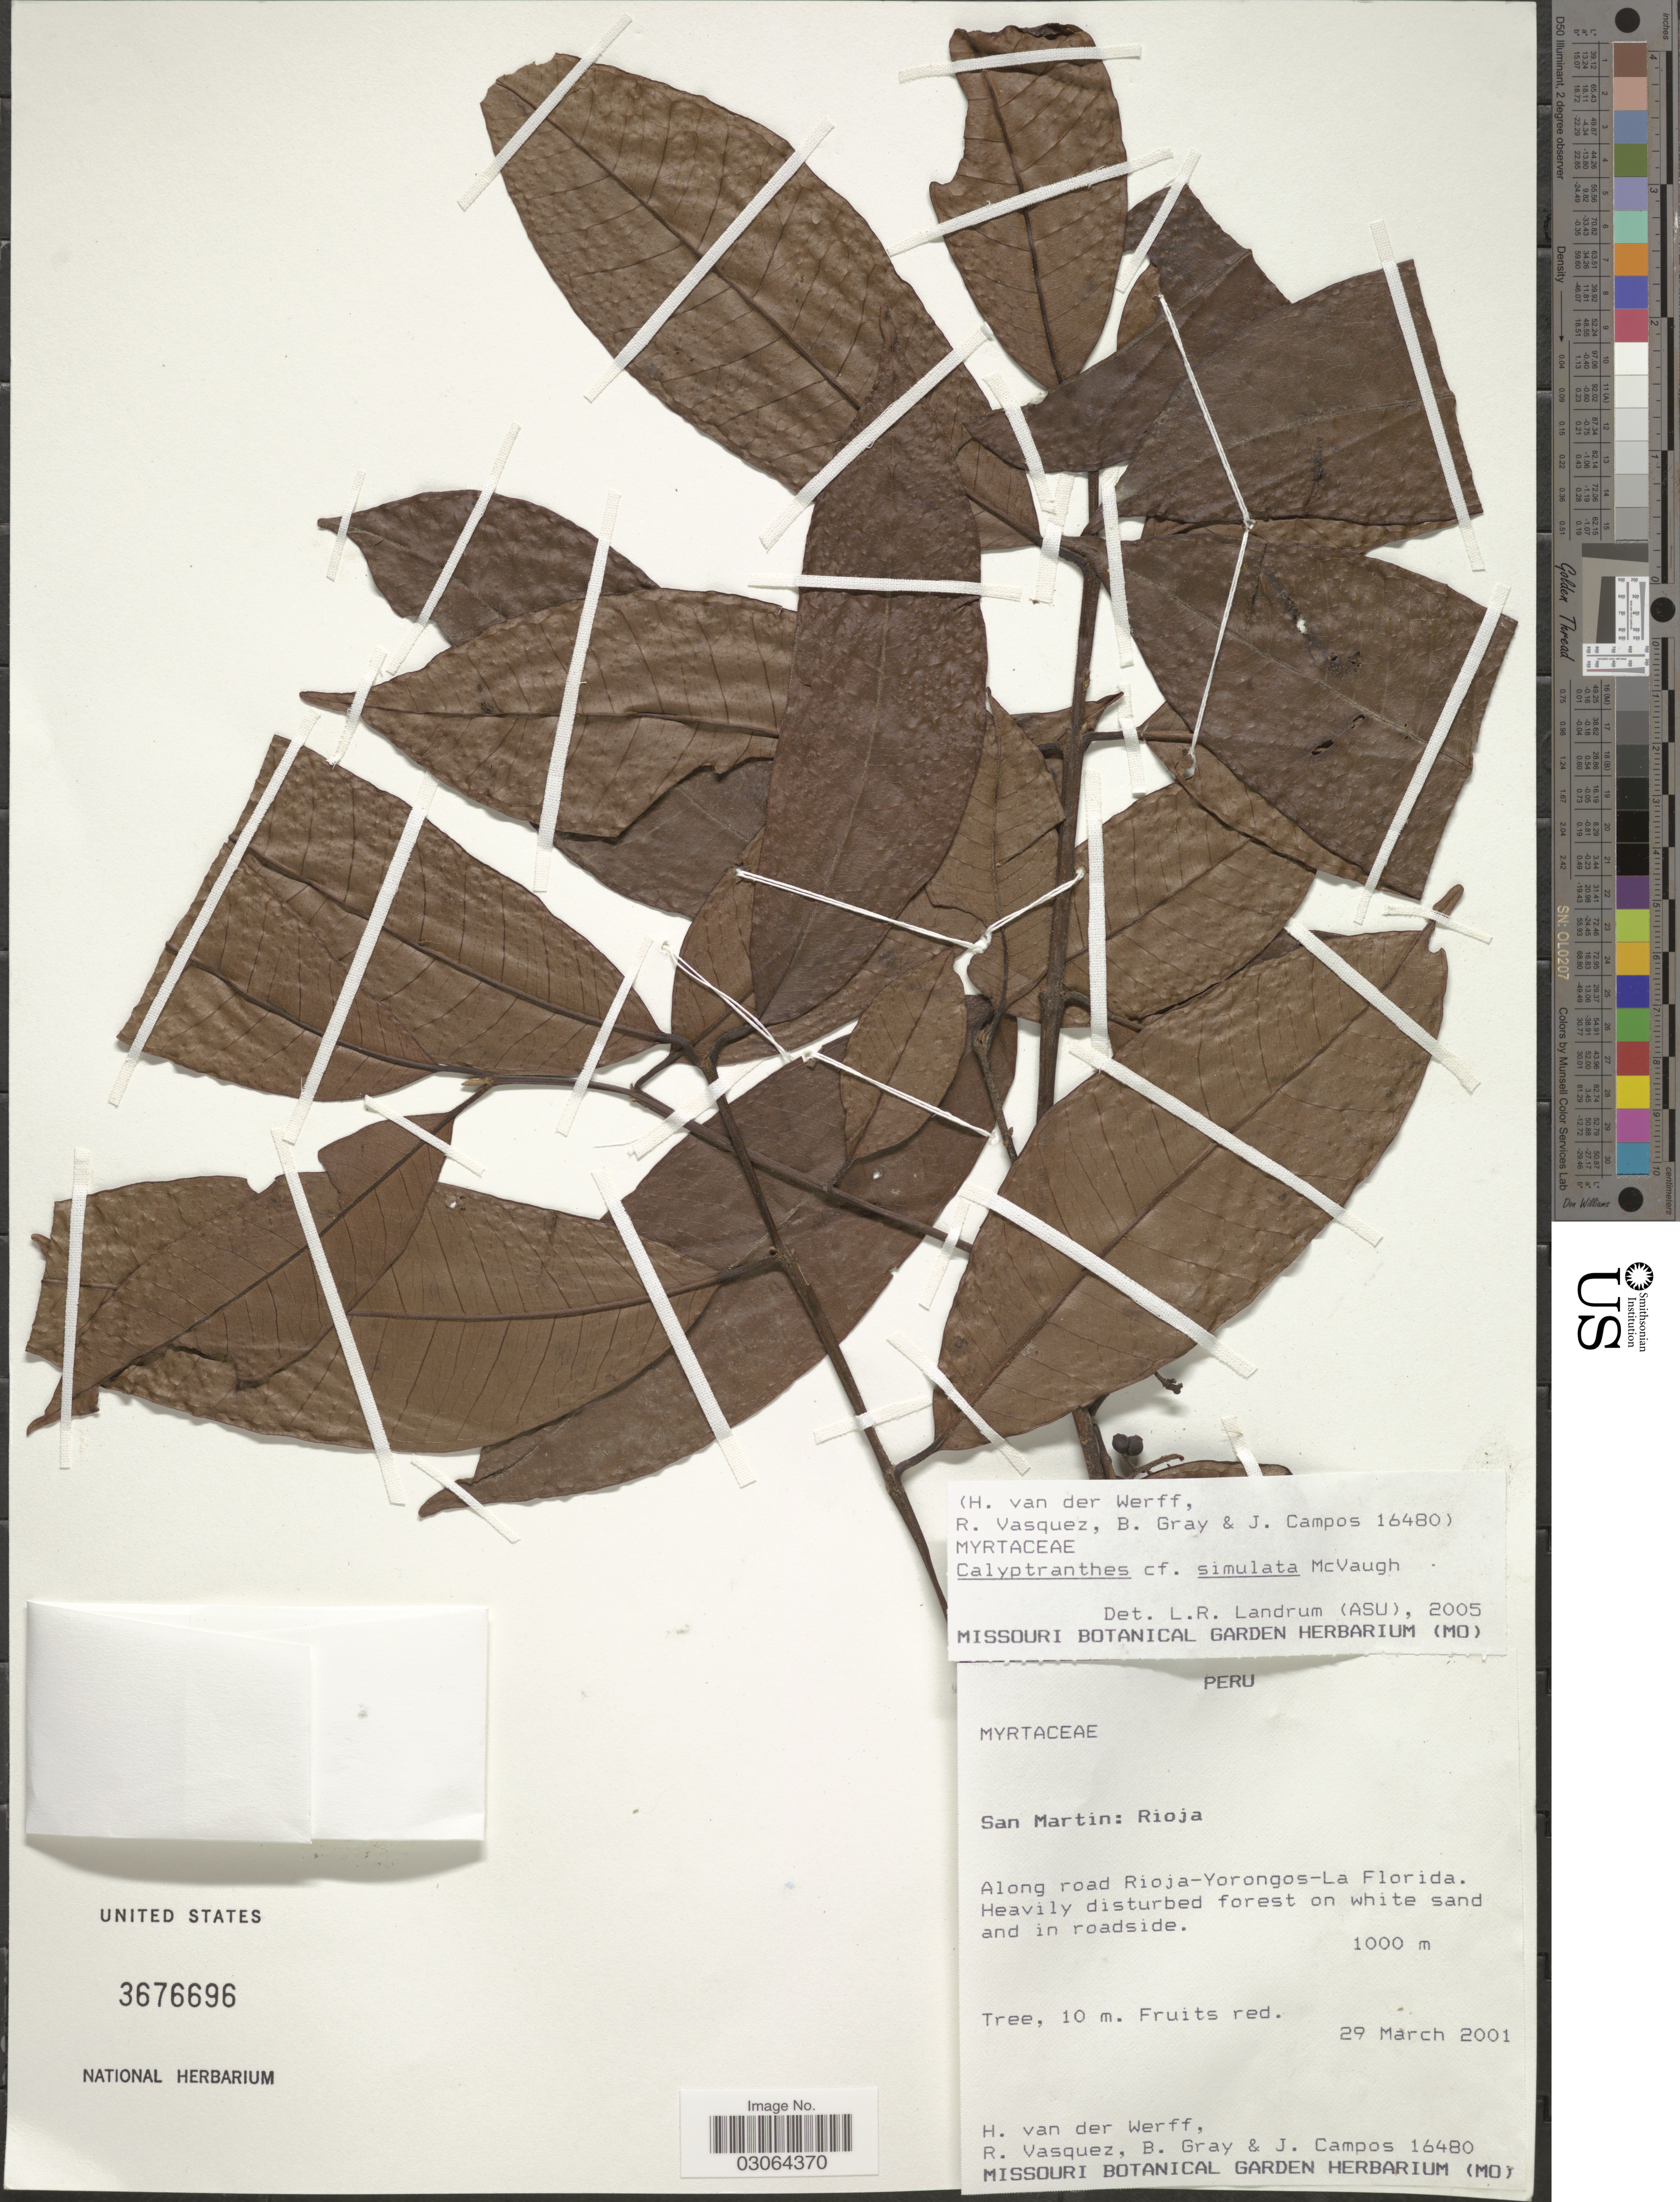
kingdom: Plantae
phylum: Tracheophyta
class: Magnoliopsida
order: Myrtales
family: Myrtaceae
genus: Myrcia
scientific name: Myrcia aliena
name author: McVaugh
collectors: H. van der Werff, R. Vasquez, B. Gray & J. Campos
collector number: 16480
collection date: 2001-03-29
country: Peru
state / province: San Martín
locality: Rioja, Along road Rioja-Yorongos-La Florida.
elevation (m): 1000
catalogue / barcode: US 3676696